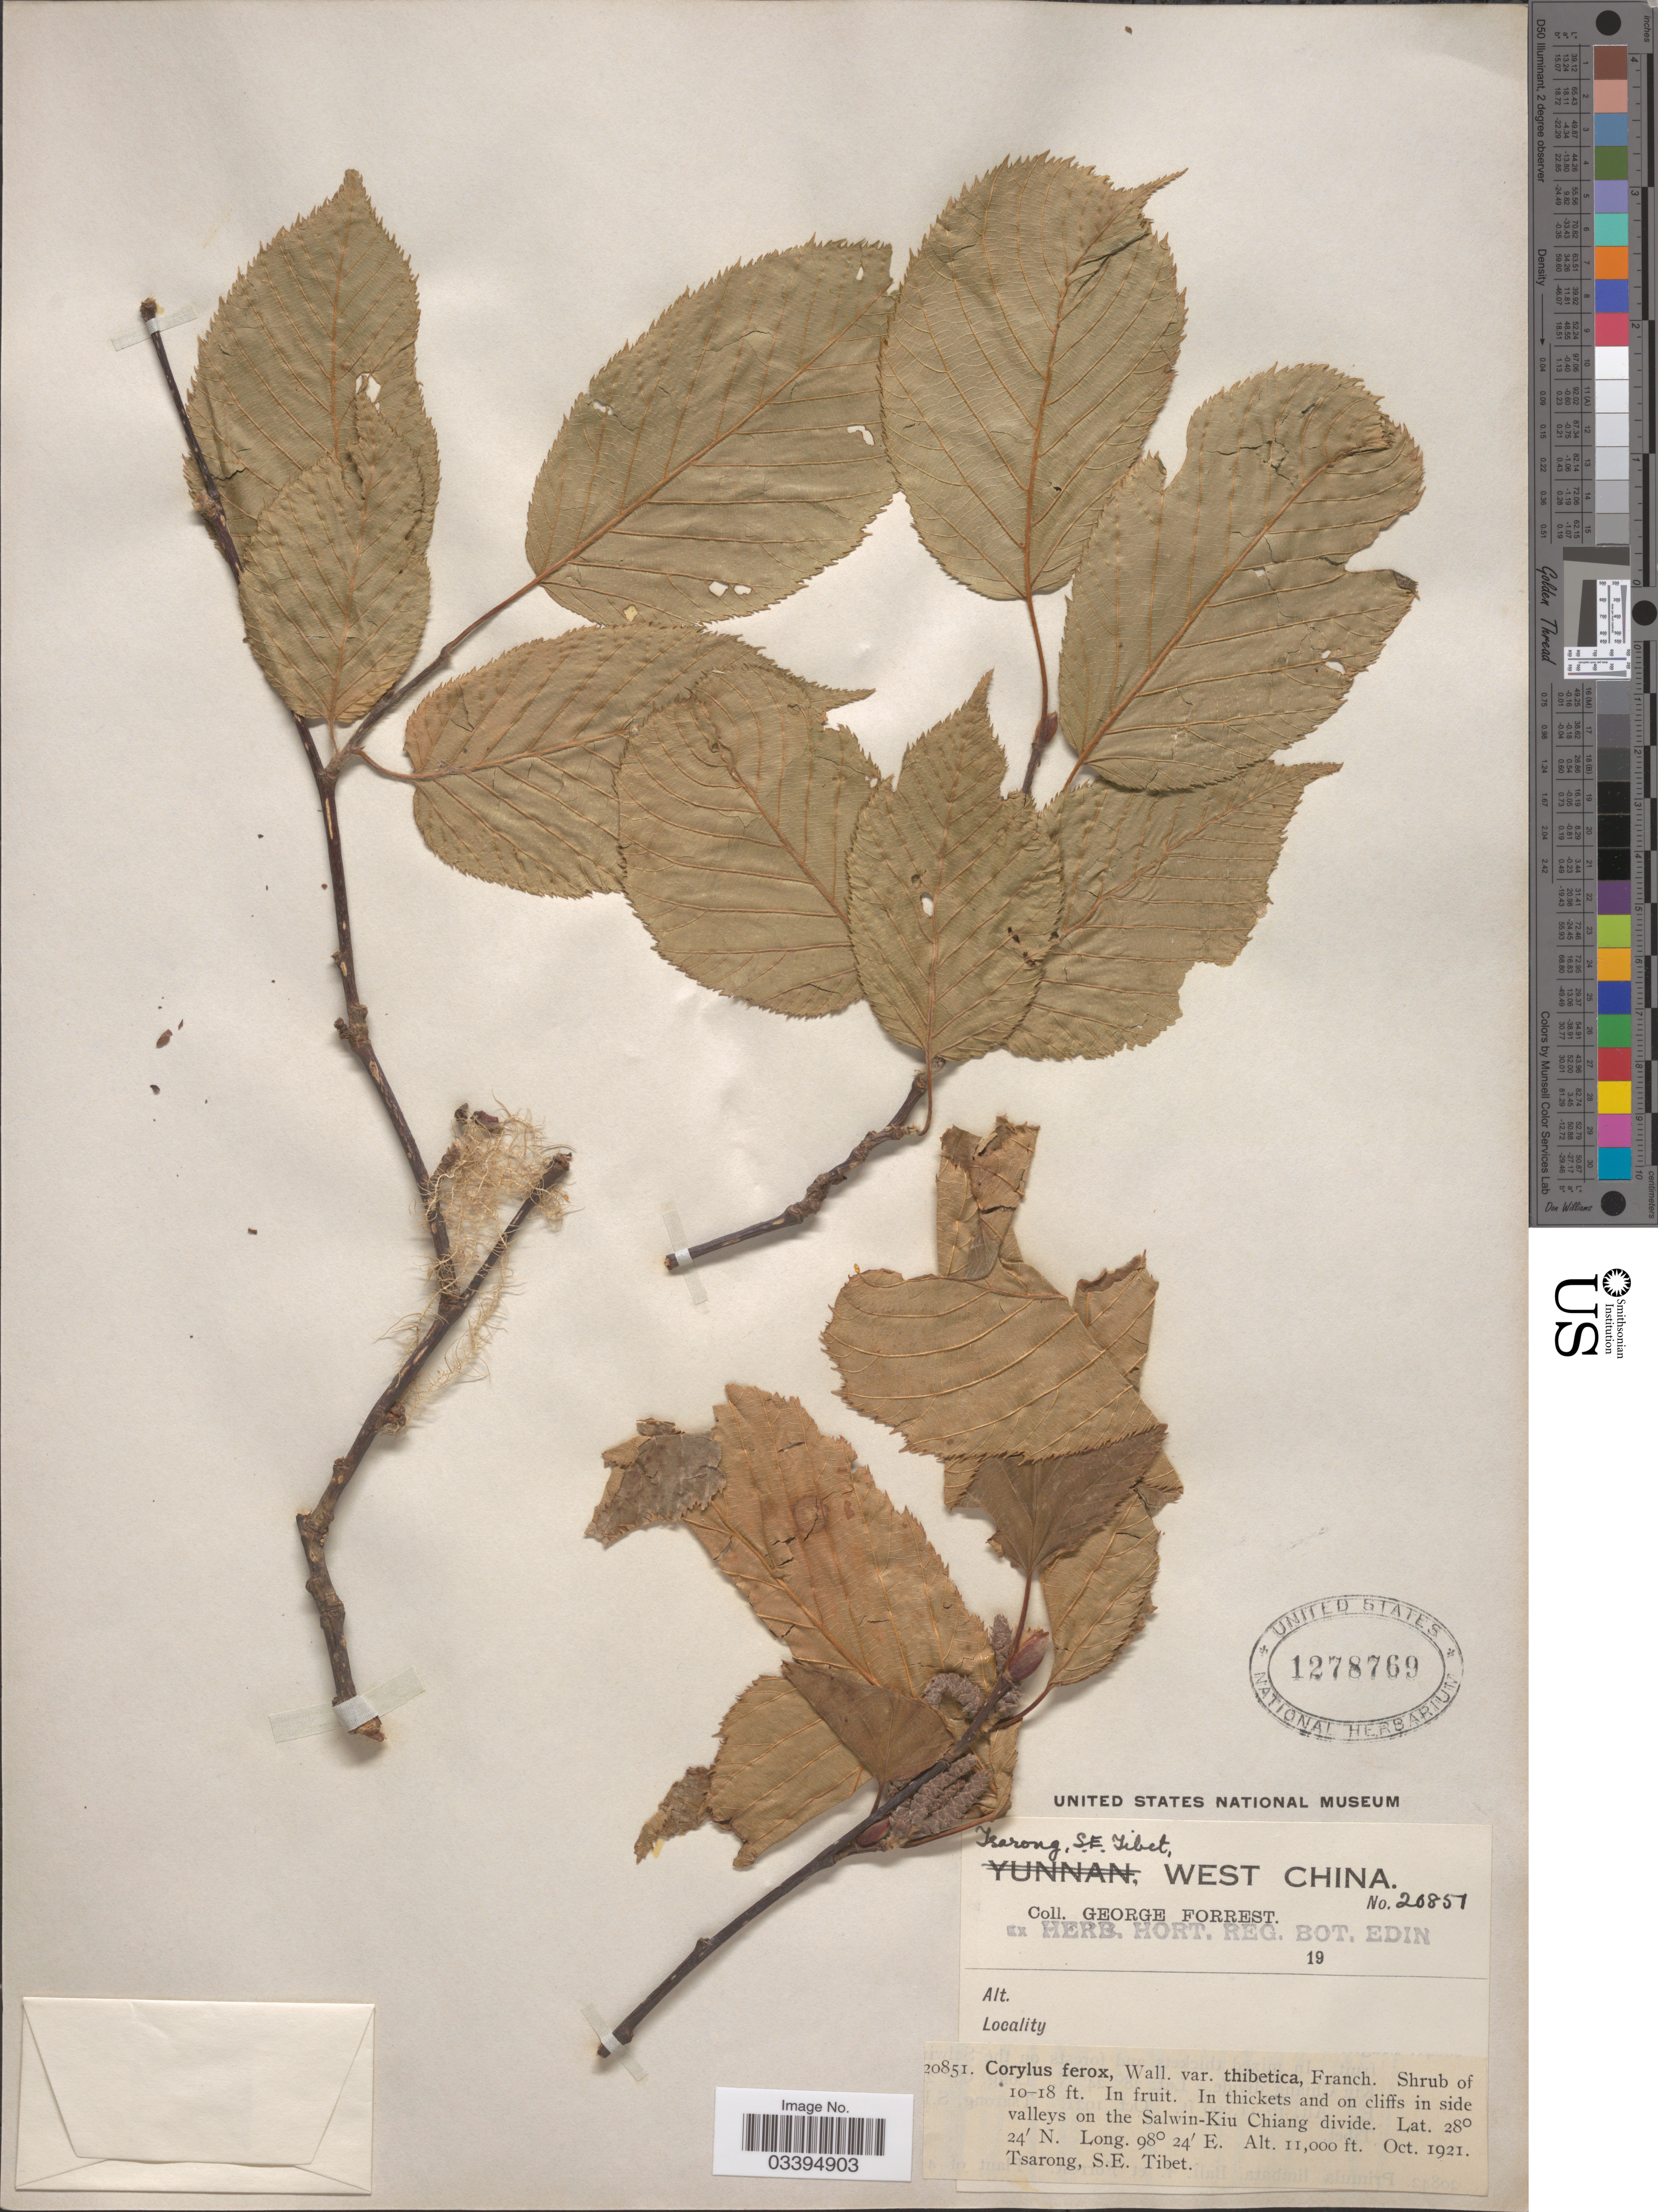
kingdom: Plantae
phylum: Tracheophyta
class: Magnoliopsida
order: Fagales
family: Betulaceae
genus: Corylus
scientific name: Corylus tibetica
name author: Batalin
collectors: G. Forrest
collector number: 20851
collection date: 1921-10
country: China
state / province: Xizang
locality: Tsarong, S. E. Tibet. West China. In side valleys on the Salwin-Kiu Chiang divide.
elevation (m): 3353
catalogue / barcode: US 1278769